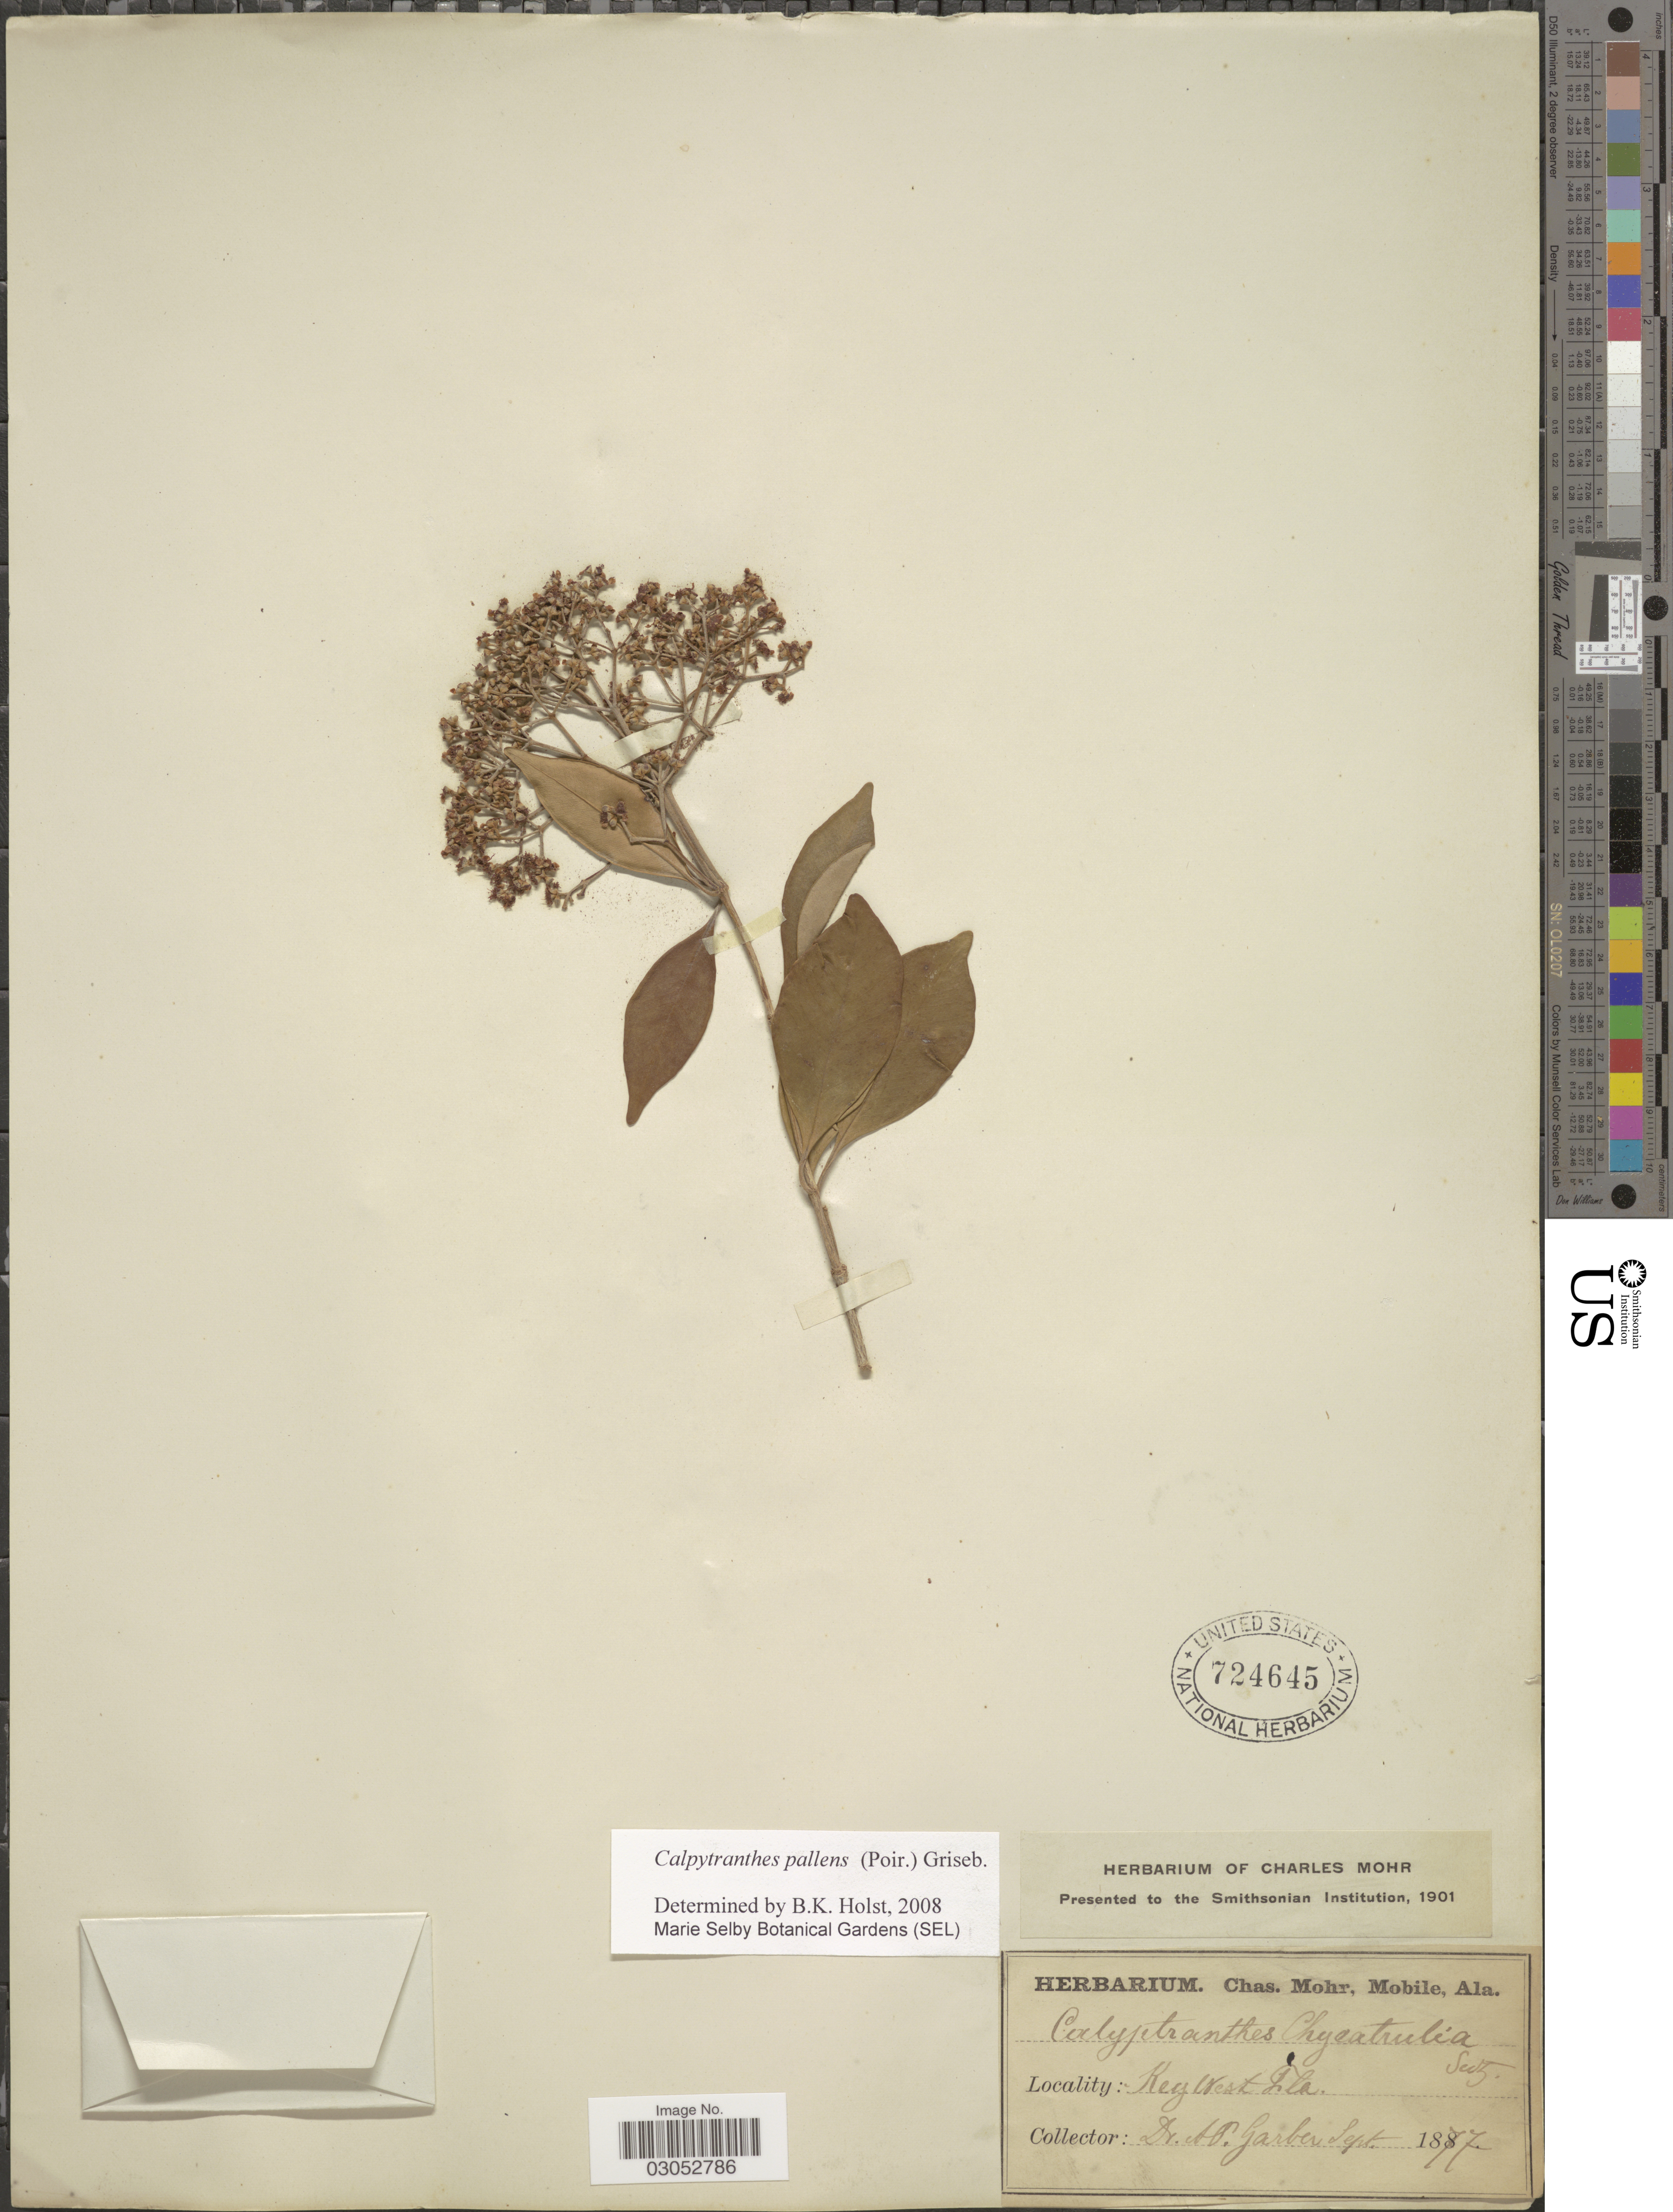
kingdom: Plantae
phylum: Tracheophyta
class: Magnoliopsida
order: Myrtales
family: Myrtaceae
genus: Myrcia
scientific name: Myrcia neopallens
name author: A.R. Lourenço & E. Lucas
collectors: A. P. Garber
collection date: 1877-09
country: United States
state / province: Florida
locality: Key West.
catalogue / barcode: US 724645